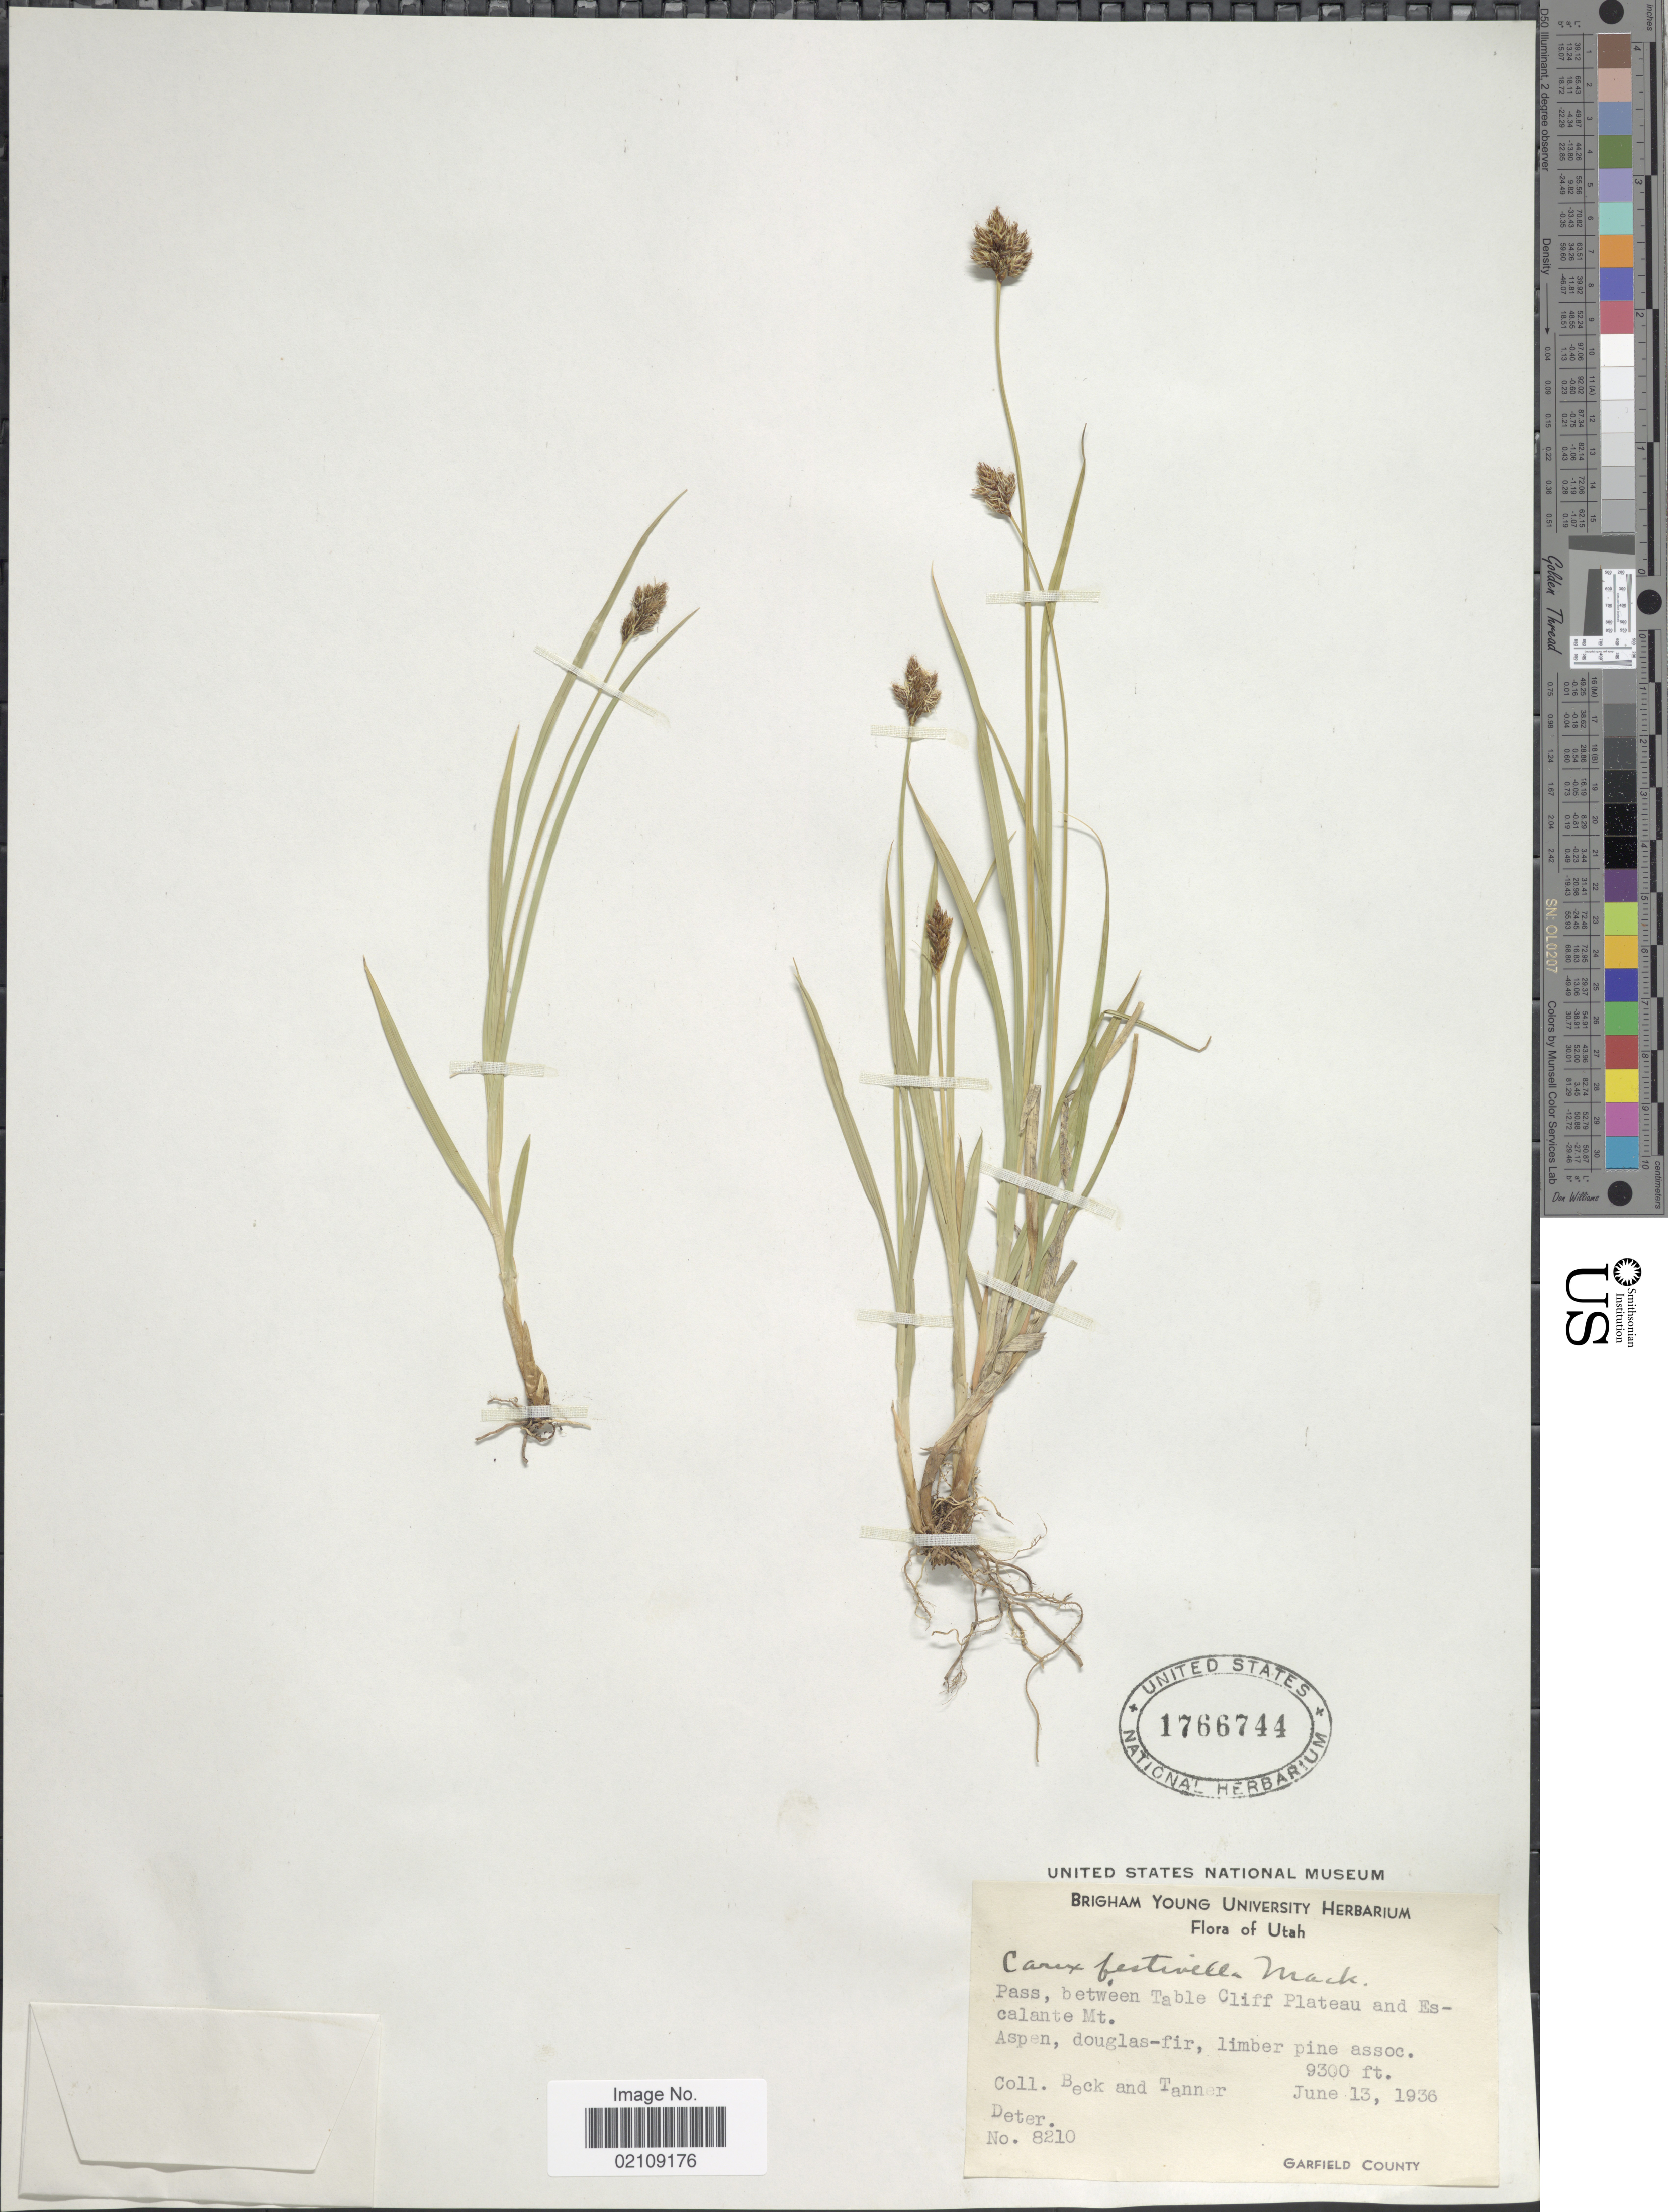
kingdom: Plantae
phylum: Tracheophyta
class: Liliopsida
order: Poales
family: Cyperaceae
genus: Carex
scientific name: Carex microptera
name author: Mack.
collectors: -- Beck & -. Tanner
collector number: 8210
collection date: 1936-06-13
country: United States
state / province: Utah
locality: Pass, between Table Cliff Plateau and Escalante Mts.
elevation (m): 2835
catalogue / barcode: US 1766744